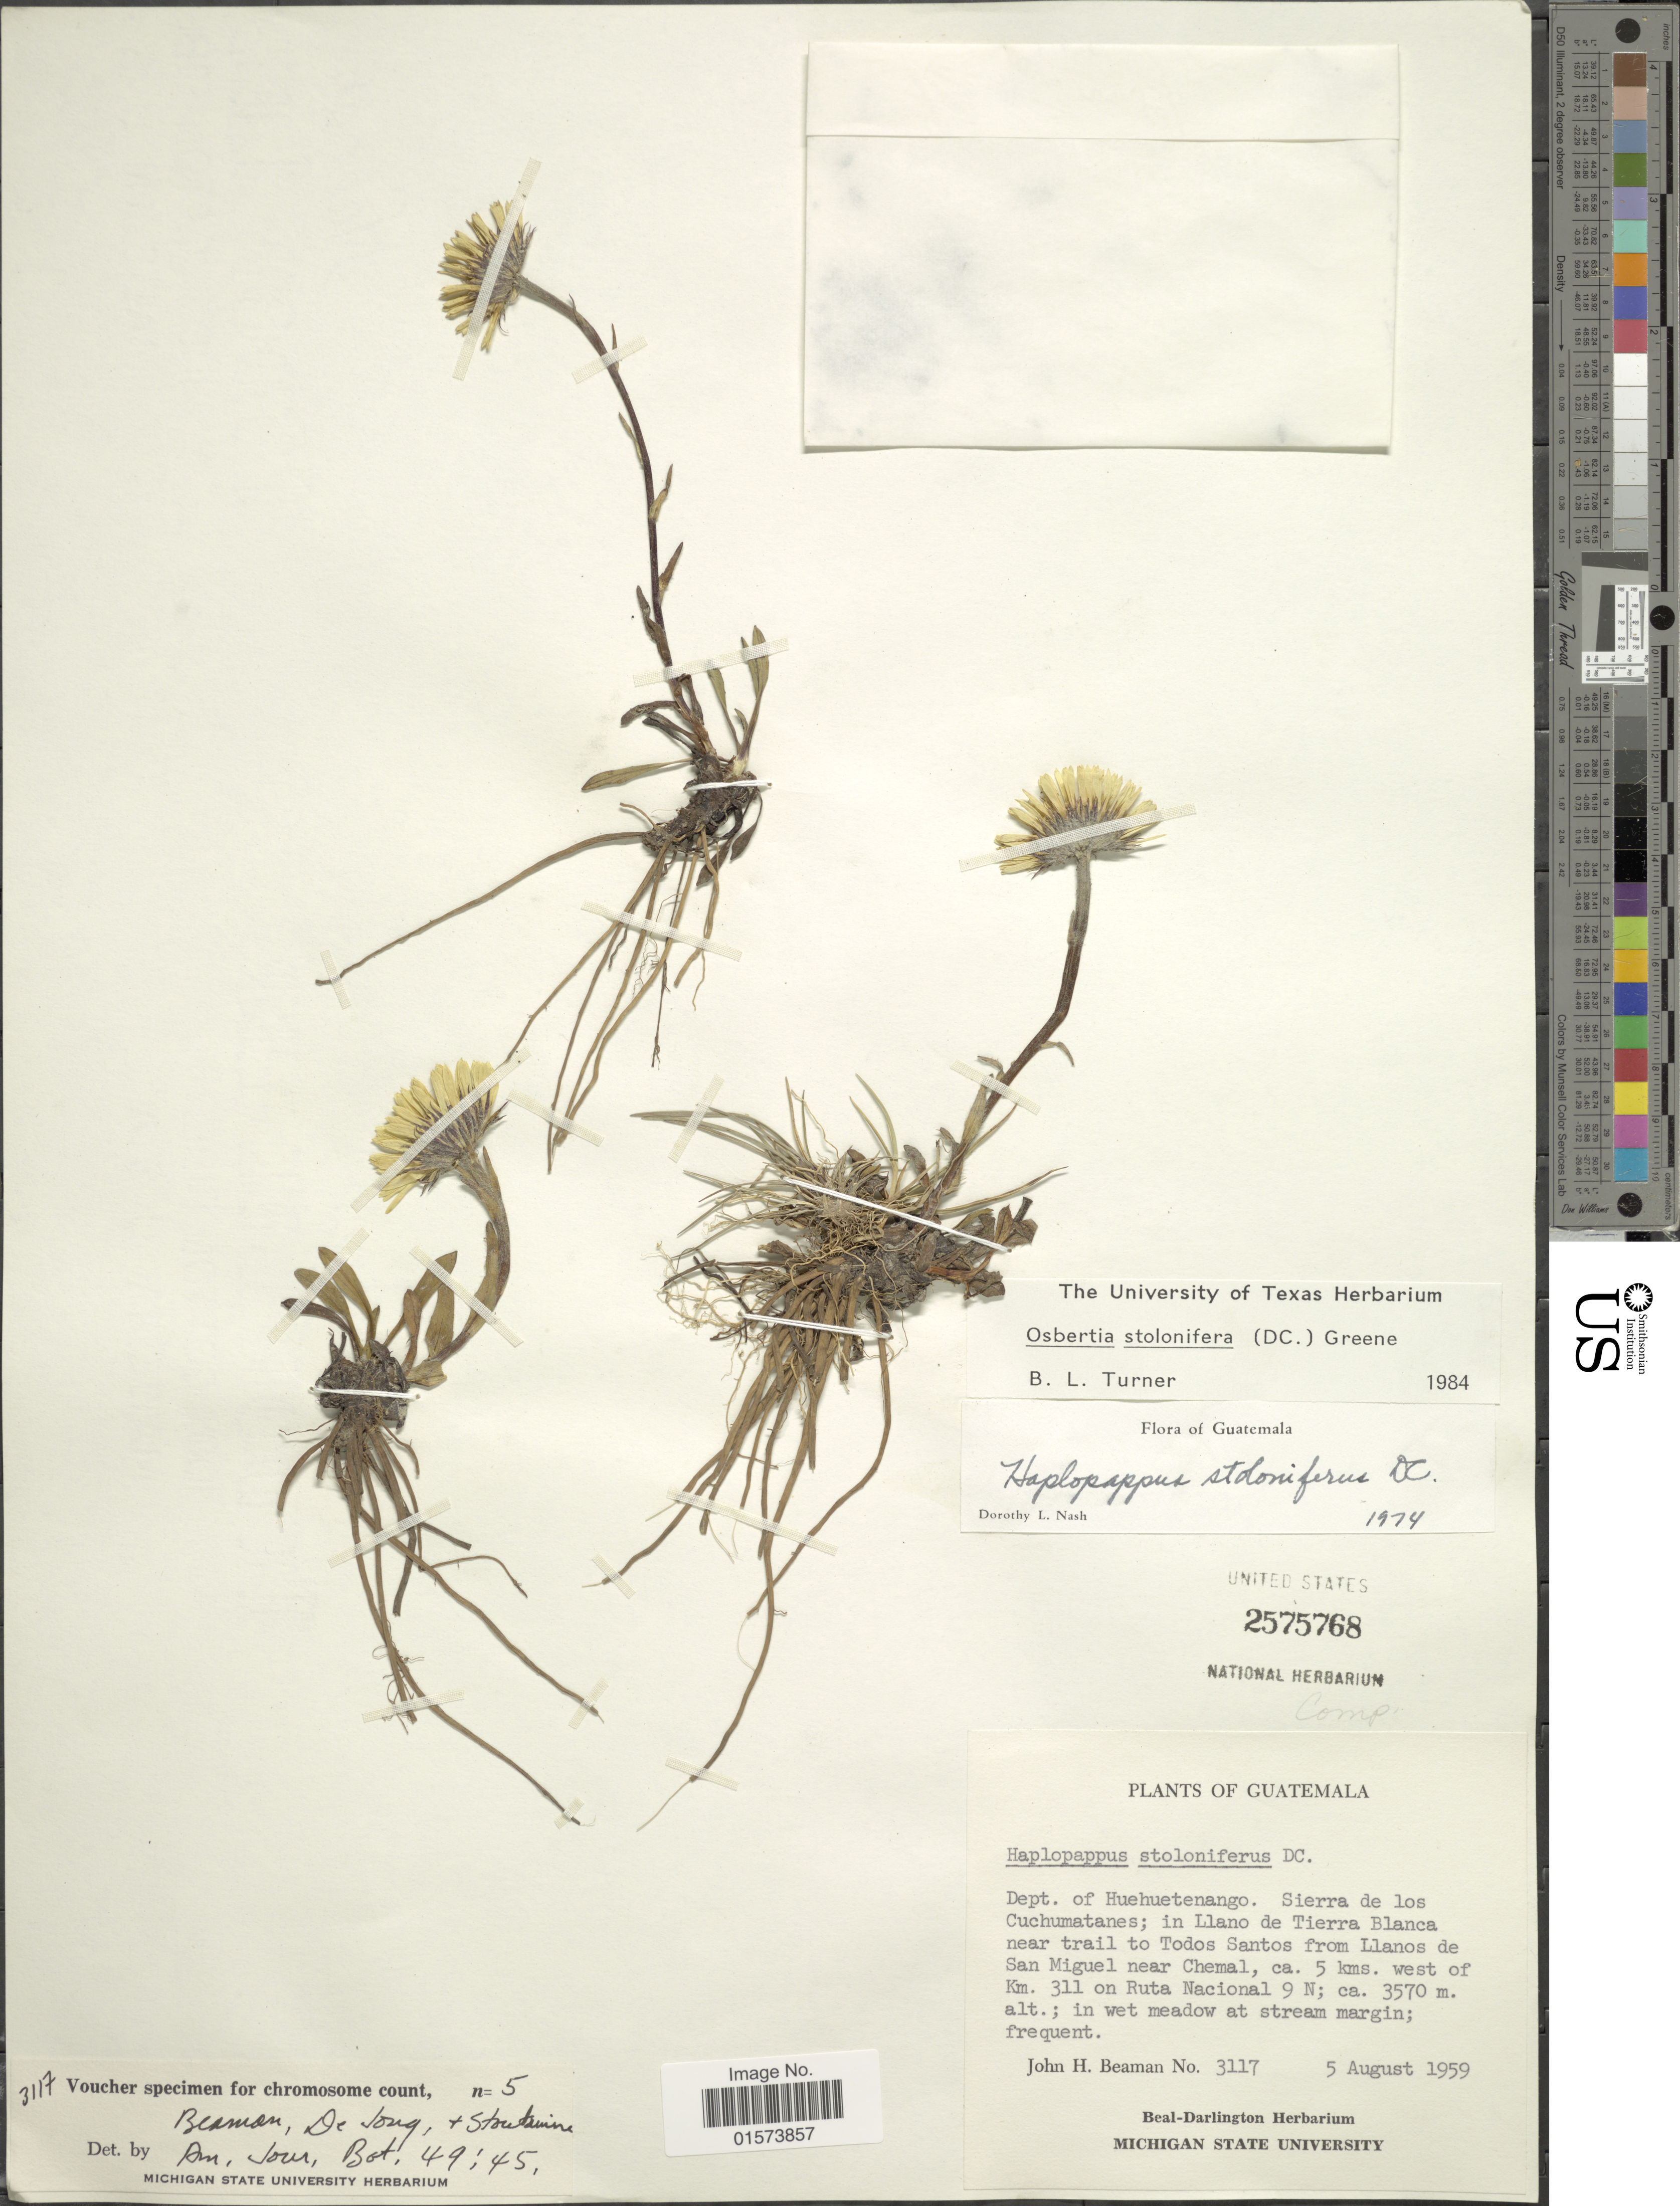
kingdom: Plantae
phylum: Tracheophyta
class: Magnoliopsida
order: Asterales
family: Asteraceae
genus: Osbertia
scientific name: Osbertia stolonifera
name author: (DC.) Greene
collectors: J. H. Beaman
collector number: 3117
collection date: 1959-08-05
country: Guatemala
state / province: Huehuetenango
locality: Sierra de los Cuchumatanes; in Llano de Tierra Blanca near trail to Todos Santos from Llanos de San Miguel near Chemal, ca. 5 kms. west of km. 311 on Ruta Nacioanl 9 N; in wet meadow at stream margin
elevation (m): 3570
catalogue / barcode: US 2575768